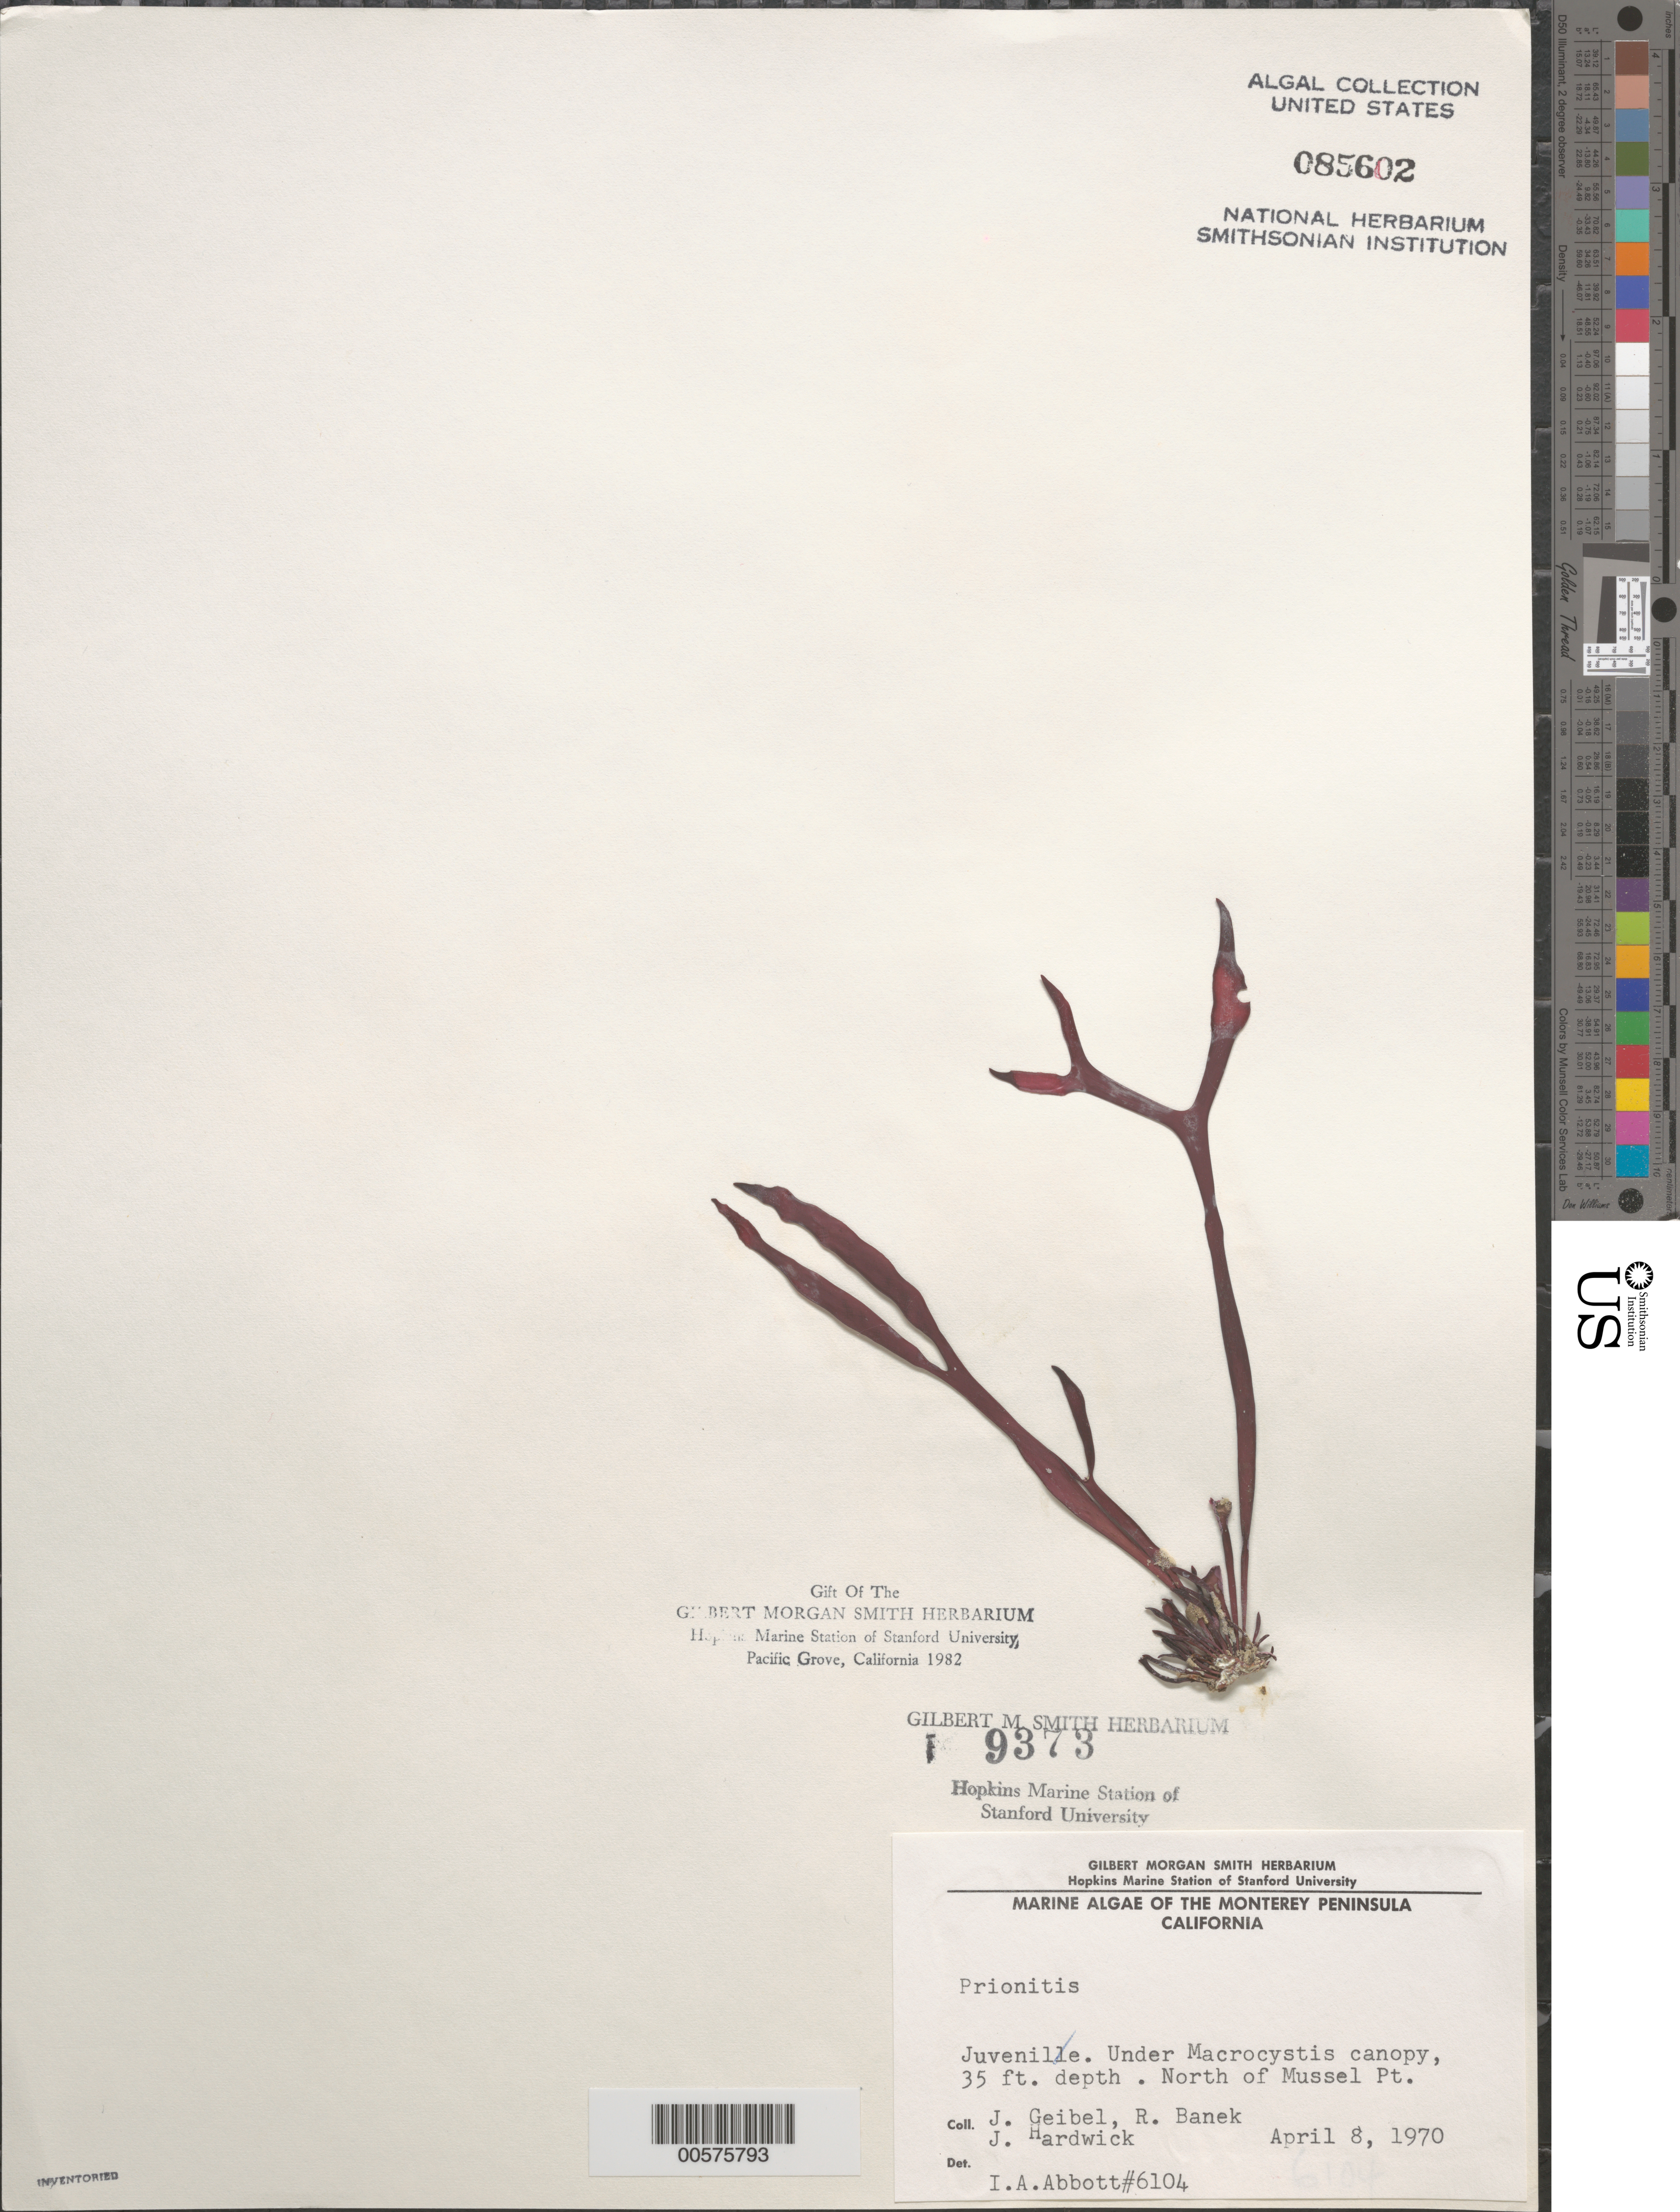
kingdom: Plantae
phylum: Rhodophyta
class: Florideophyceae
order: Cryptonemiales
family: Cryptonemiaceae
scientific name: Prionitis sp.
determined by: Abbott, Isabella A.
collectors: J. Geibel, R. Banek & J. Hardwick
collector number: IAA 6104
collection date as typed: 08 Apr 1970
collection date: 1970-04-08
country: United States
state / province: California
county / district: Monterey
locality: North of Mussel Point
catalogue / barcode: US 85602